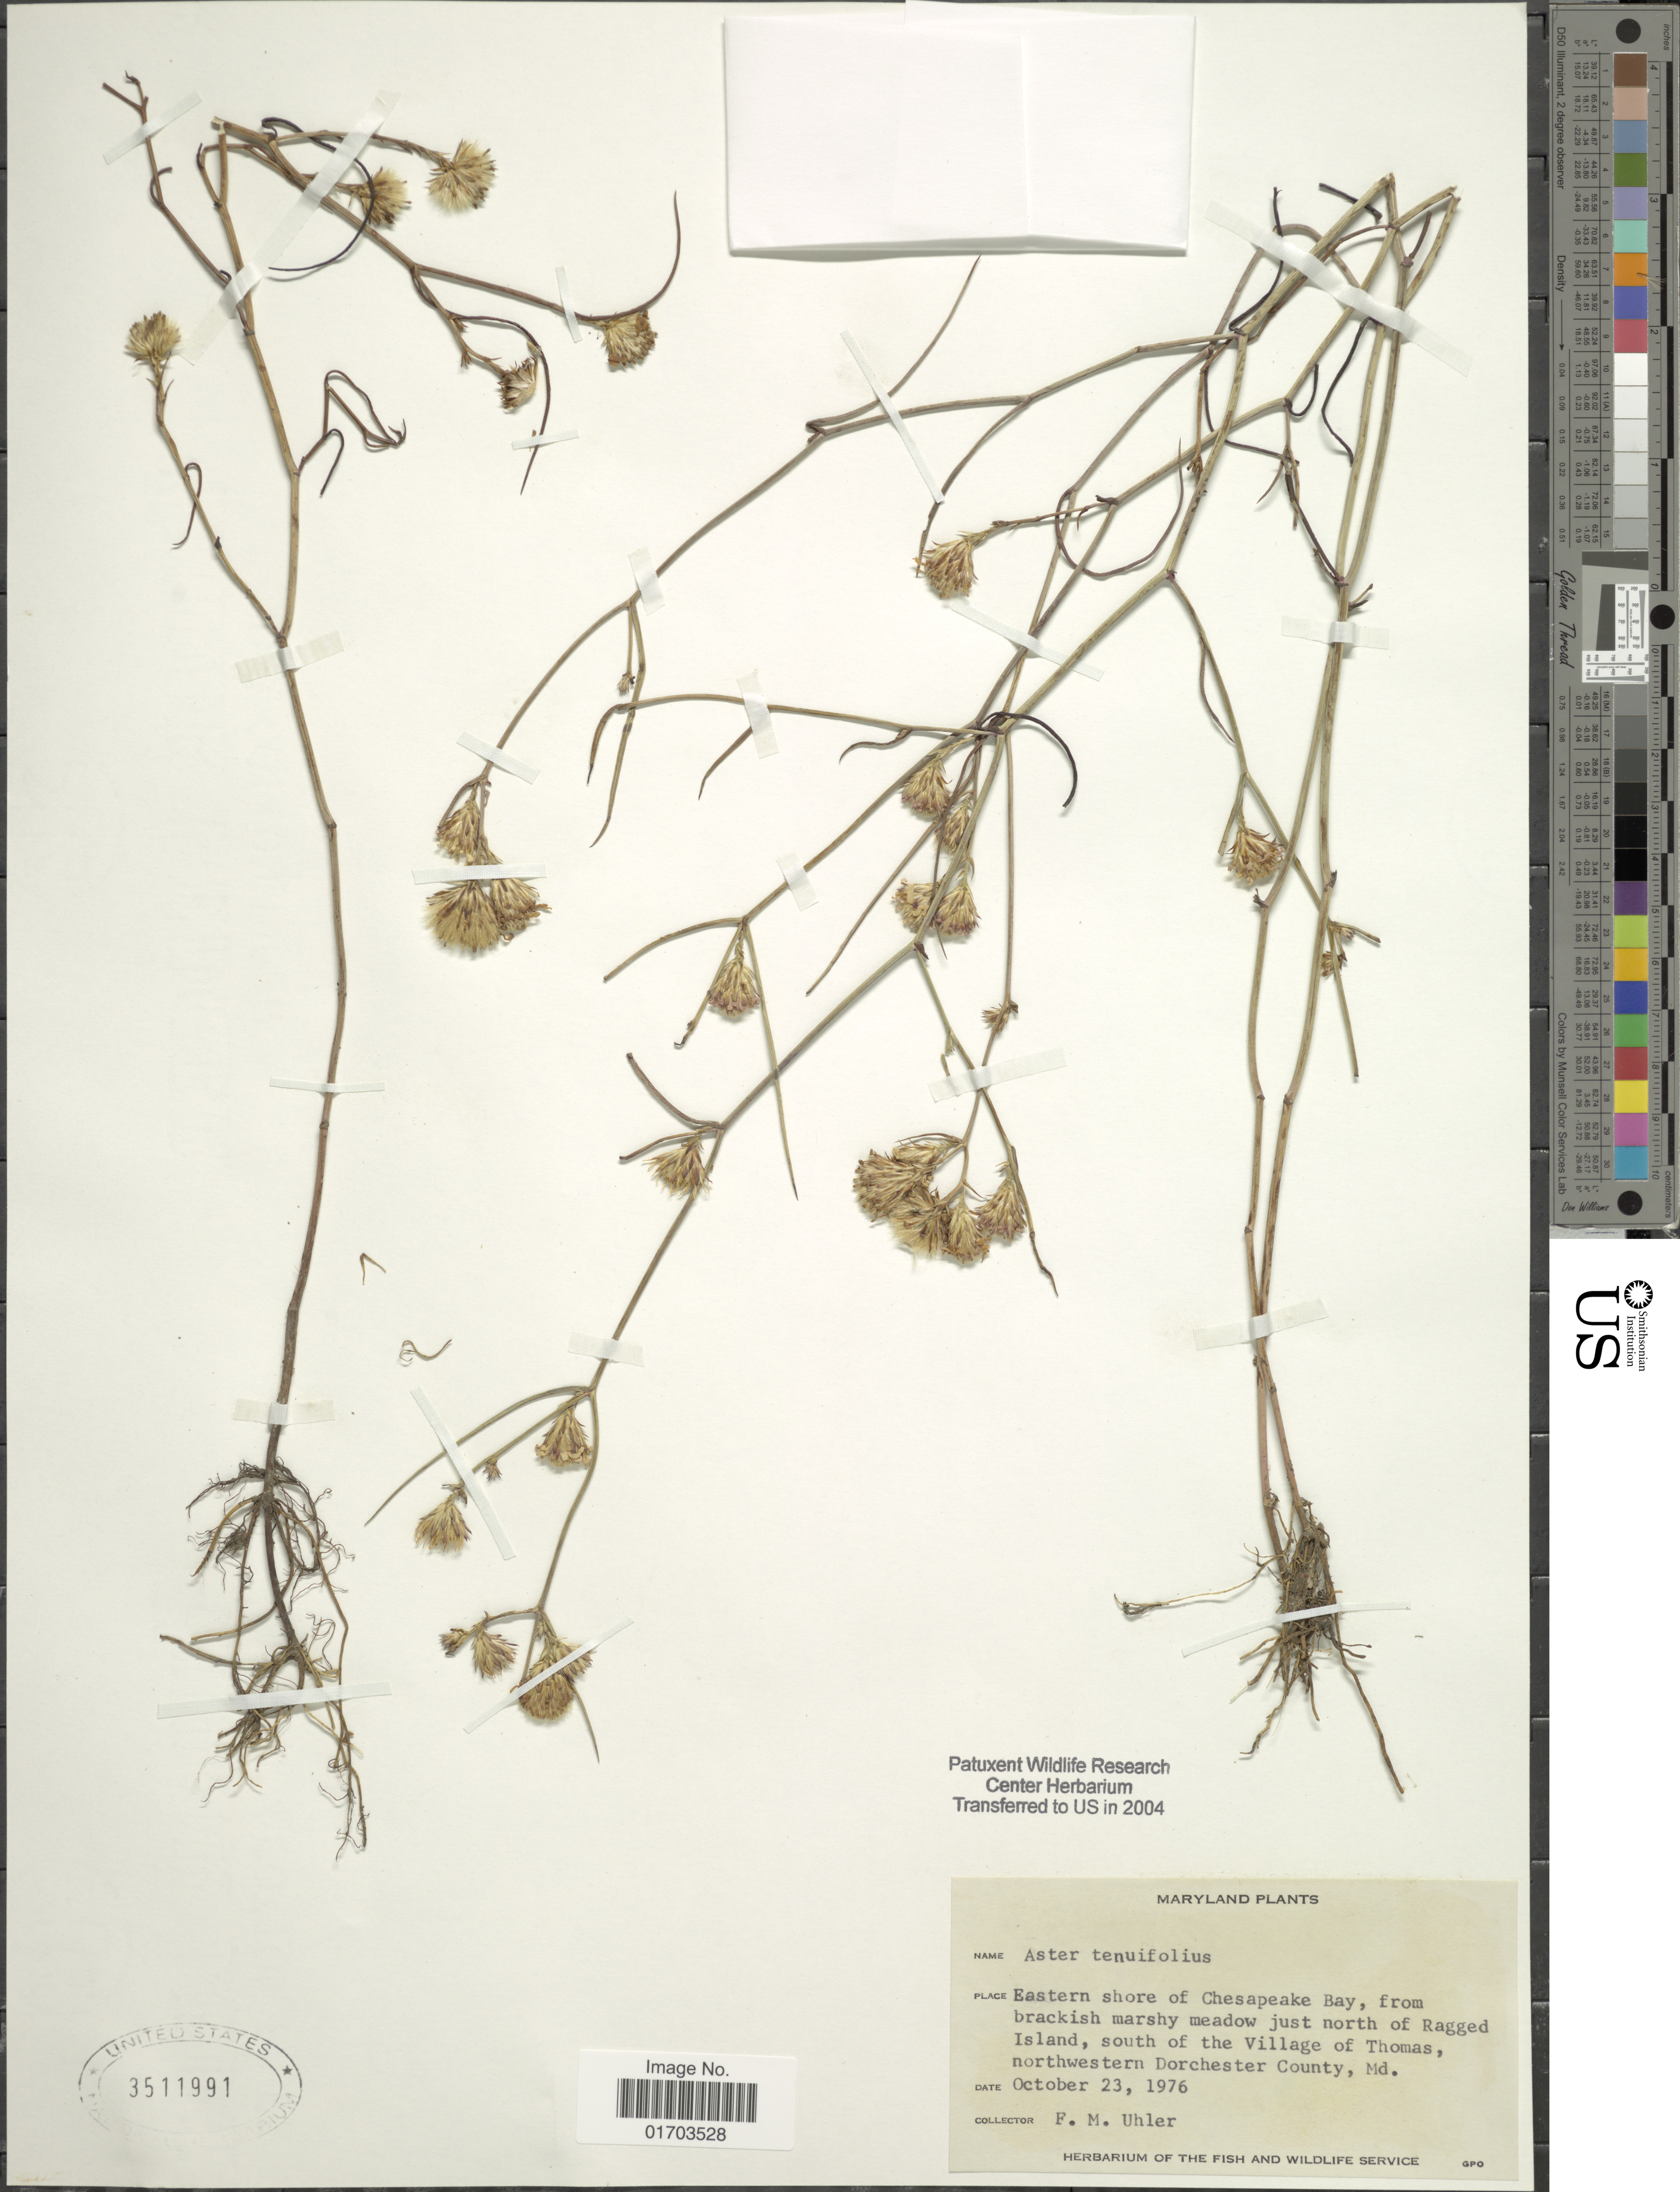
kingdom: Plantae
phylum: Tracheophyta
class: Magnoliopsida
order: Asterales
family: Asteraceae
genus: Symphyotrichum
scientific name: Symphyotrichum tenuifolium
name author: (L.) G.L. Nesom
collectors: F. M. Uhler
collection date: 1976-10-23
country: United States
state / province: Maryland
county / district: Dorchester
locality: Eastern shore of Chesapeake Bay, from brakish marshy meadow just north of Ragged Island, south of the village of Thomas, northwestern Dorchester County.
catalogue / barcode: US 3511991